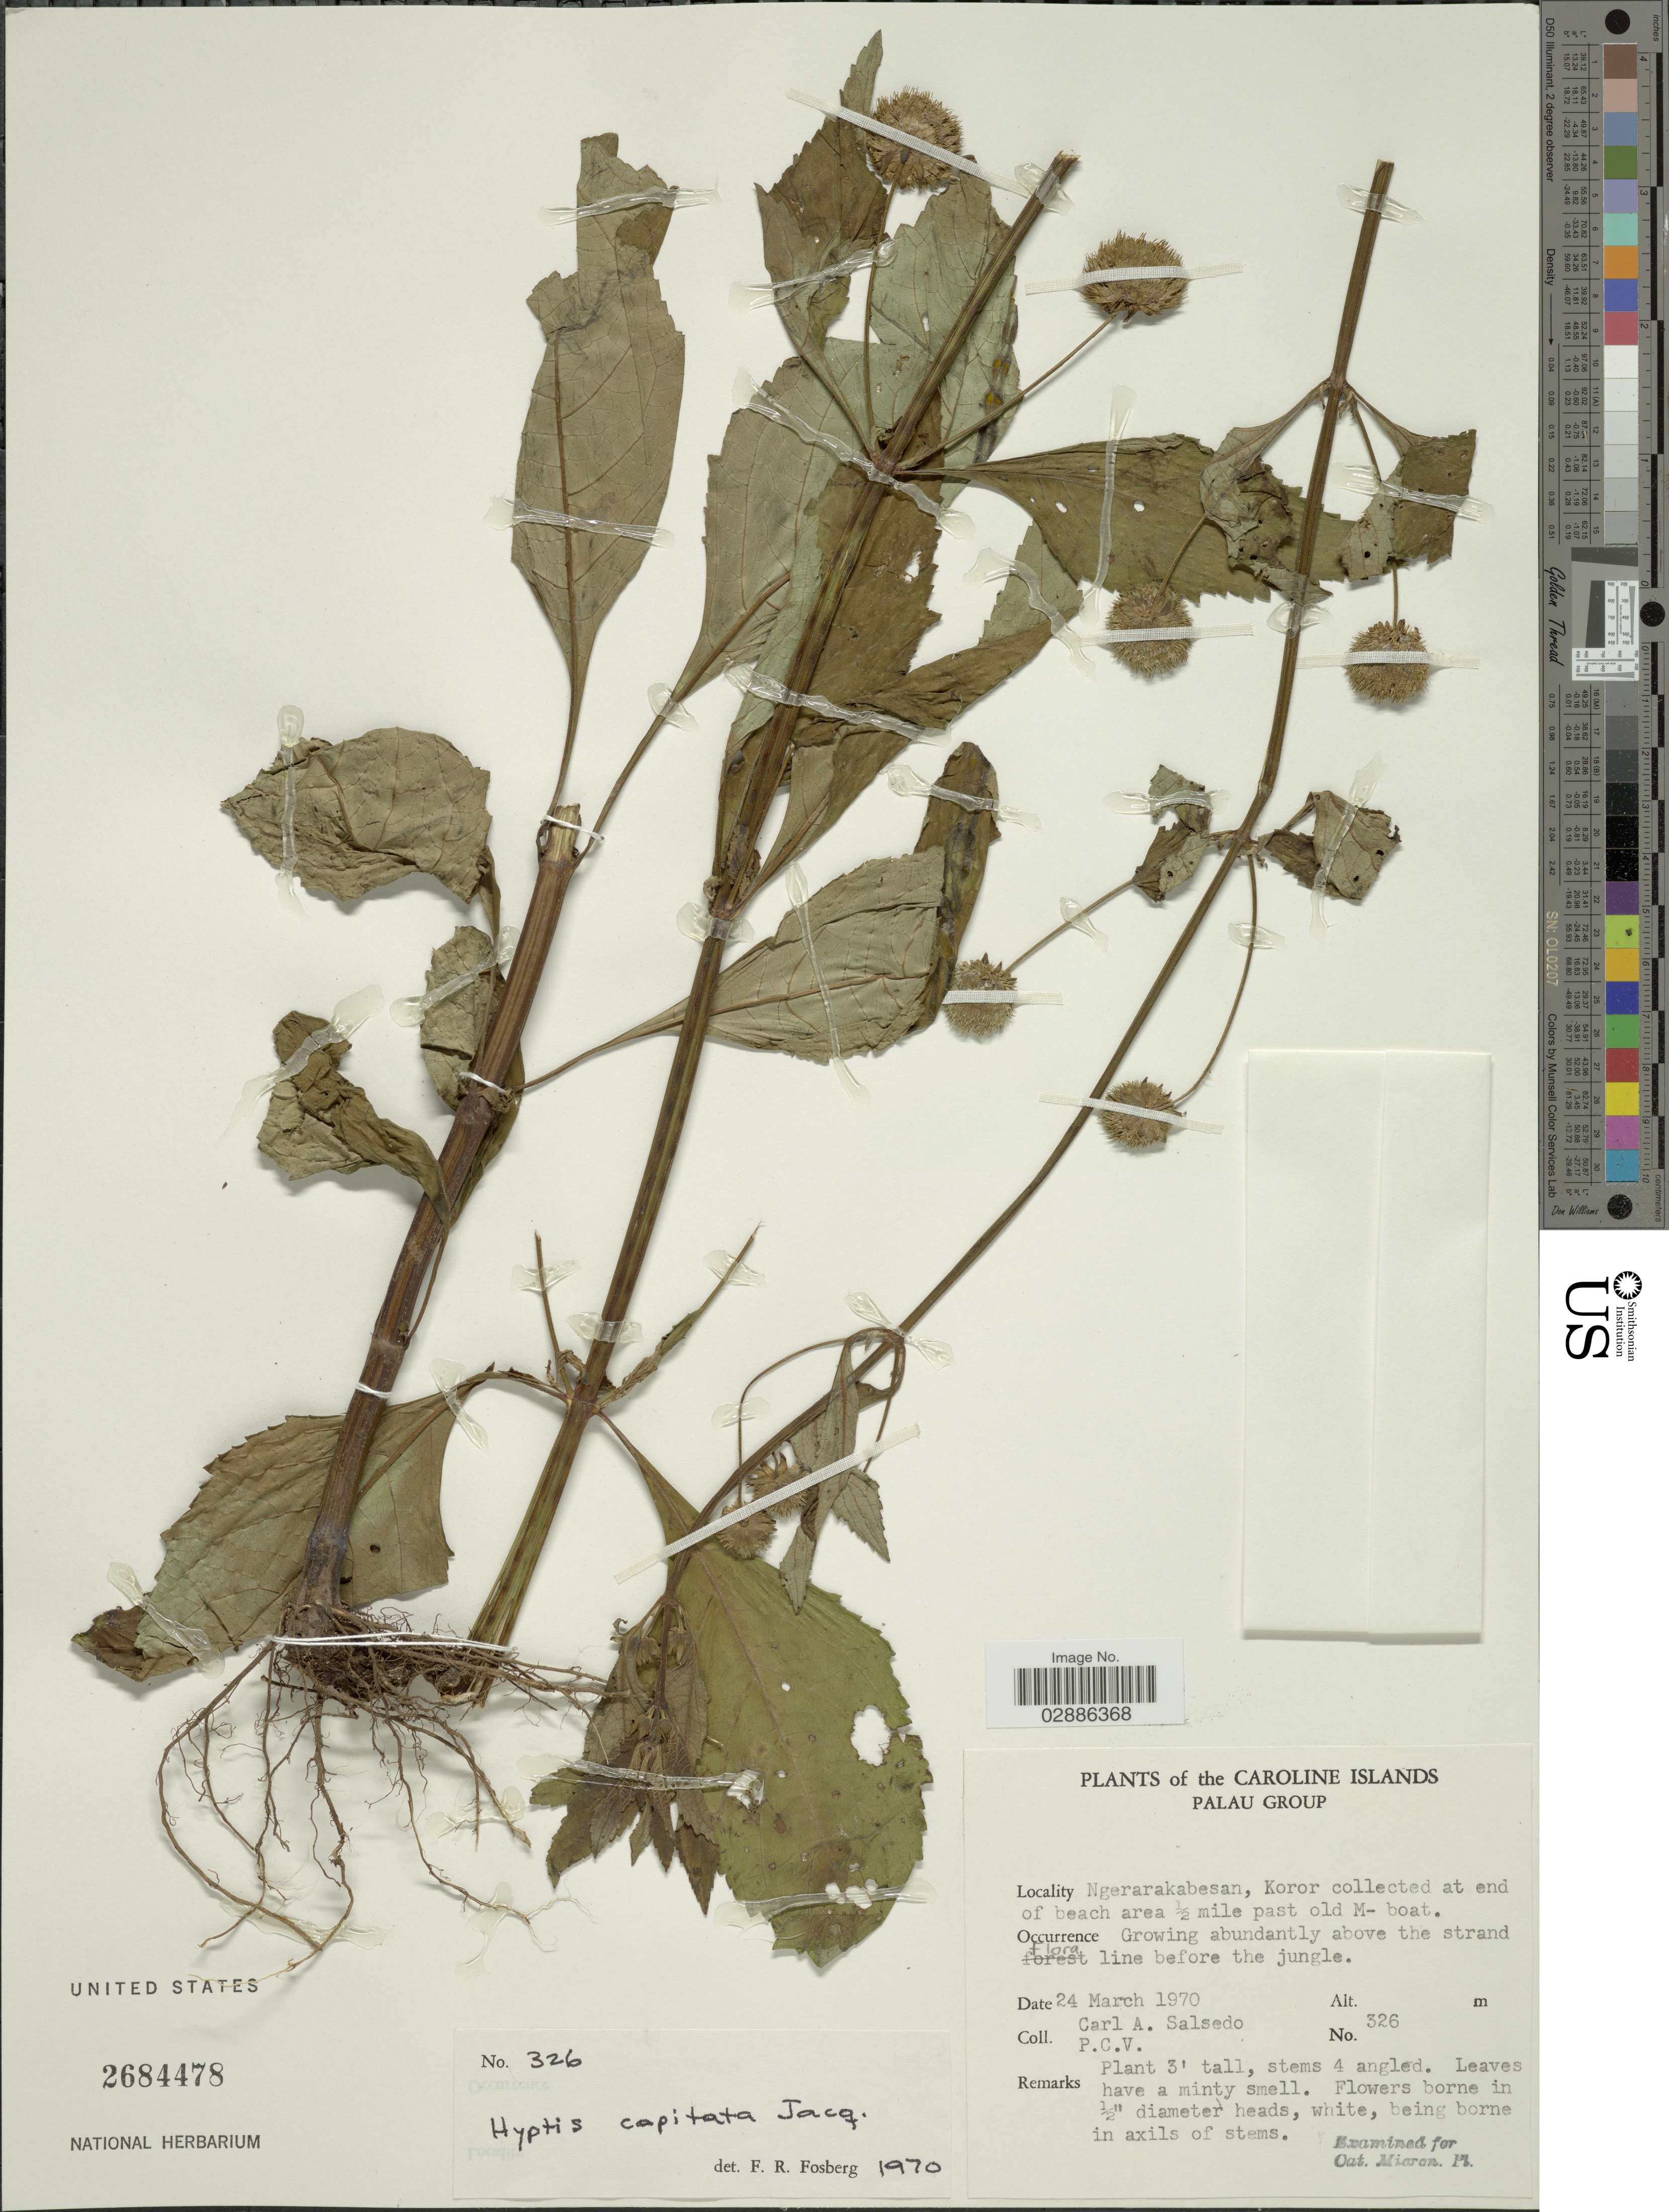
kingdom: Plantae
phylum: Tracheophyta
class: Magnoliopsida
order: Lamiales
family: Lamiaceae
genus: Hyptis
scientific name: Hyptis capitata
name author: Jacq.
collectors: C.A. Salsedo & P. C. V.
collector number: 326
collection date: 1970-03-24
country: Palau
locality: The Caroline Islands, Palau Group, Ngerarakabesan, Koror collected at end of beach area ½ mile past old M- boat.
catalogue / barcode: US 2684478